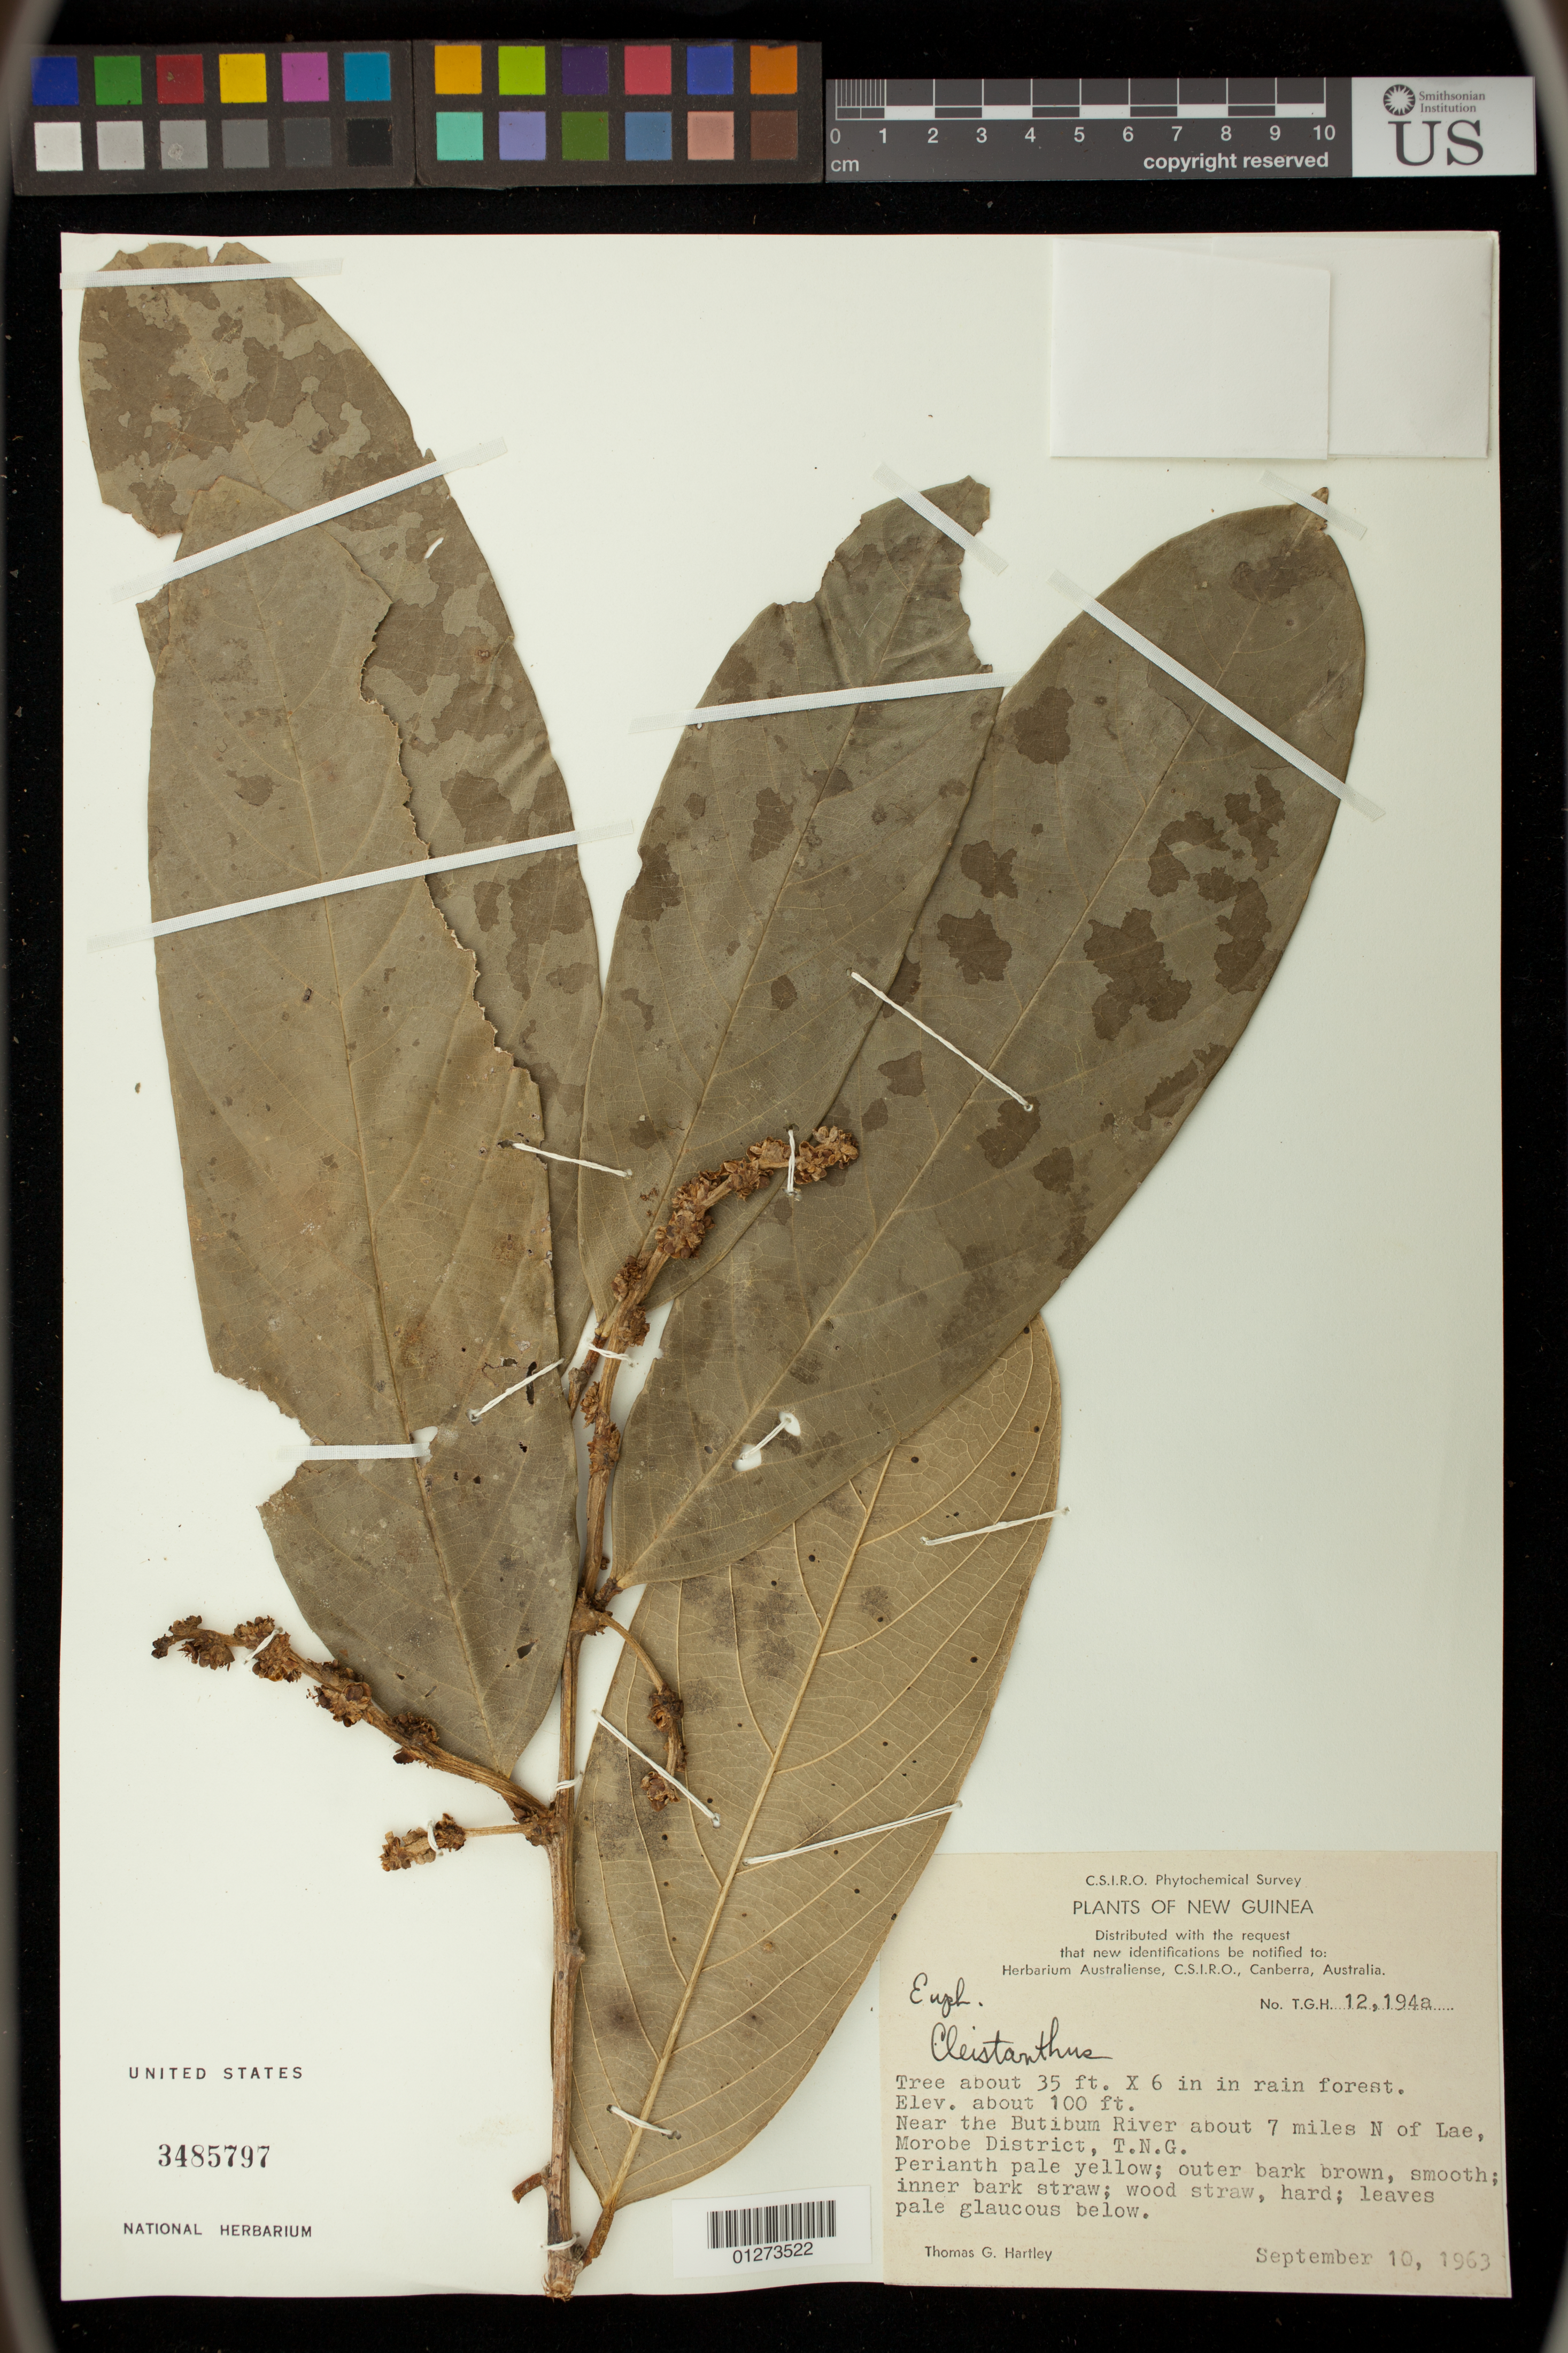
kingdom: Plantae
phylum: Tracheophyta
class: Magnoliopsida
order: Malpighiales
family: Phyllanthaceae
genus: Cleistanthus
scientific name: Cleistanthus sp.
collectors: T. G. Hartley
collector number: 12,194a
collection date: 1963-09-10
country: Papua New Guinea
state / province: Morobe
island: New Guinea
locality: Near the Butibum River, about 7 miles N of Lae.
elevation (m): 30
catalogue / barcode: US 3485797